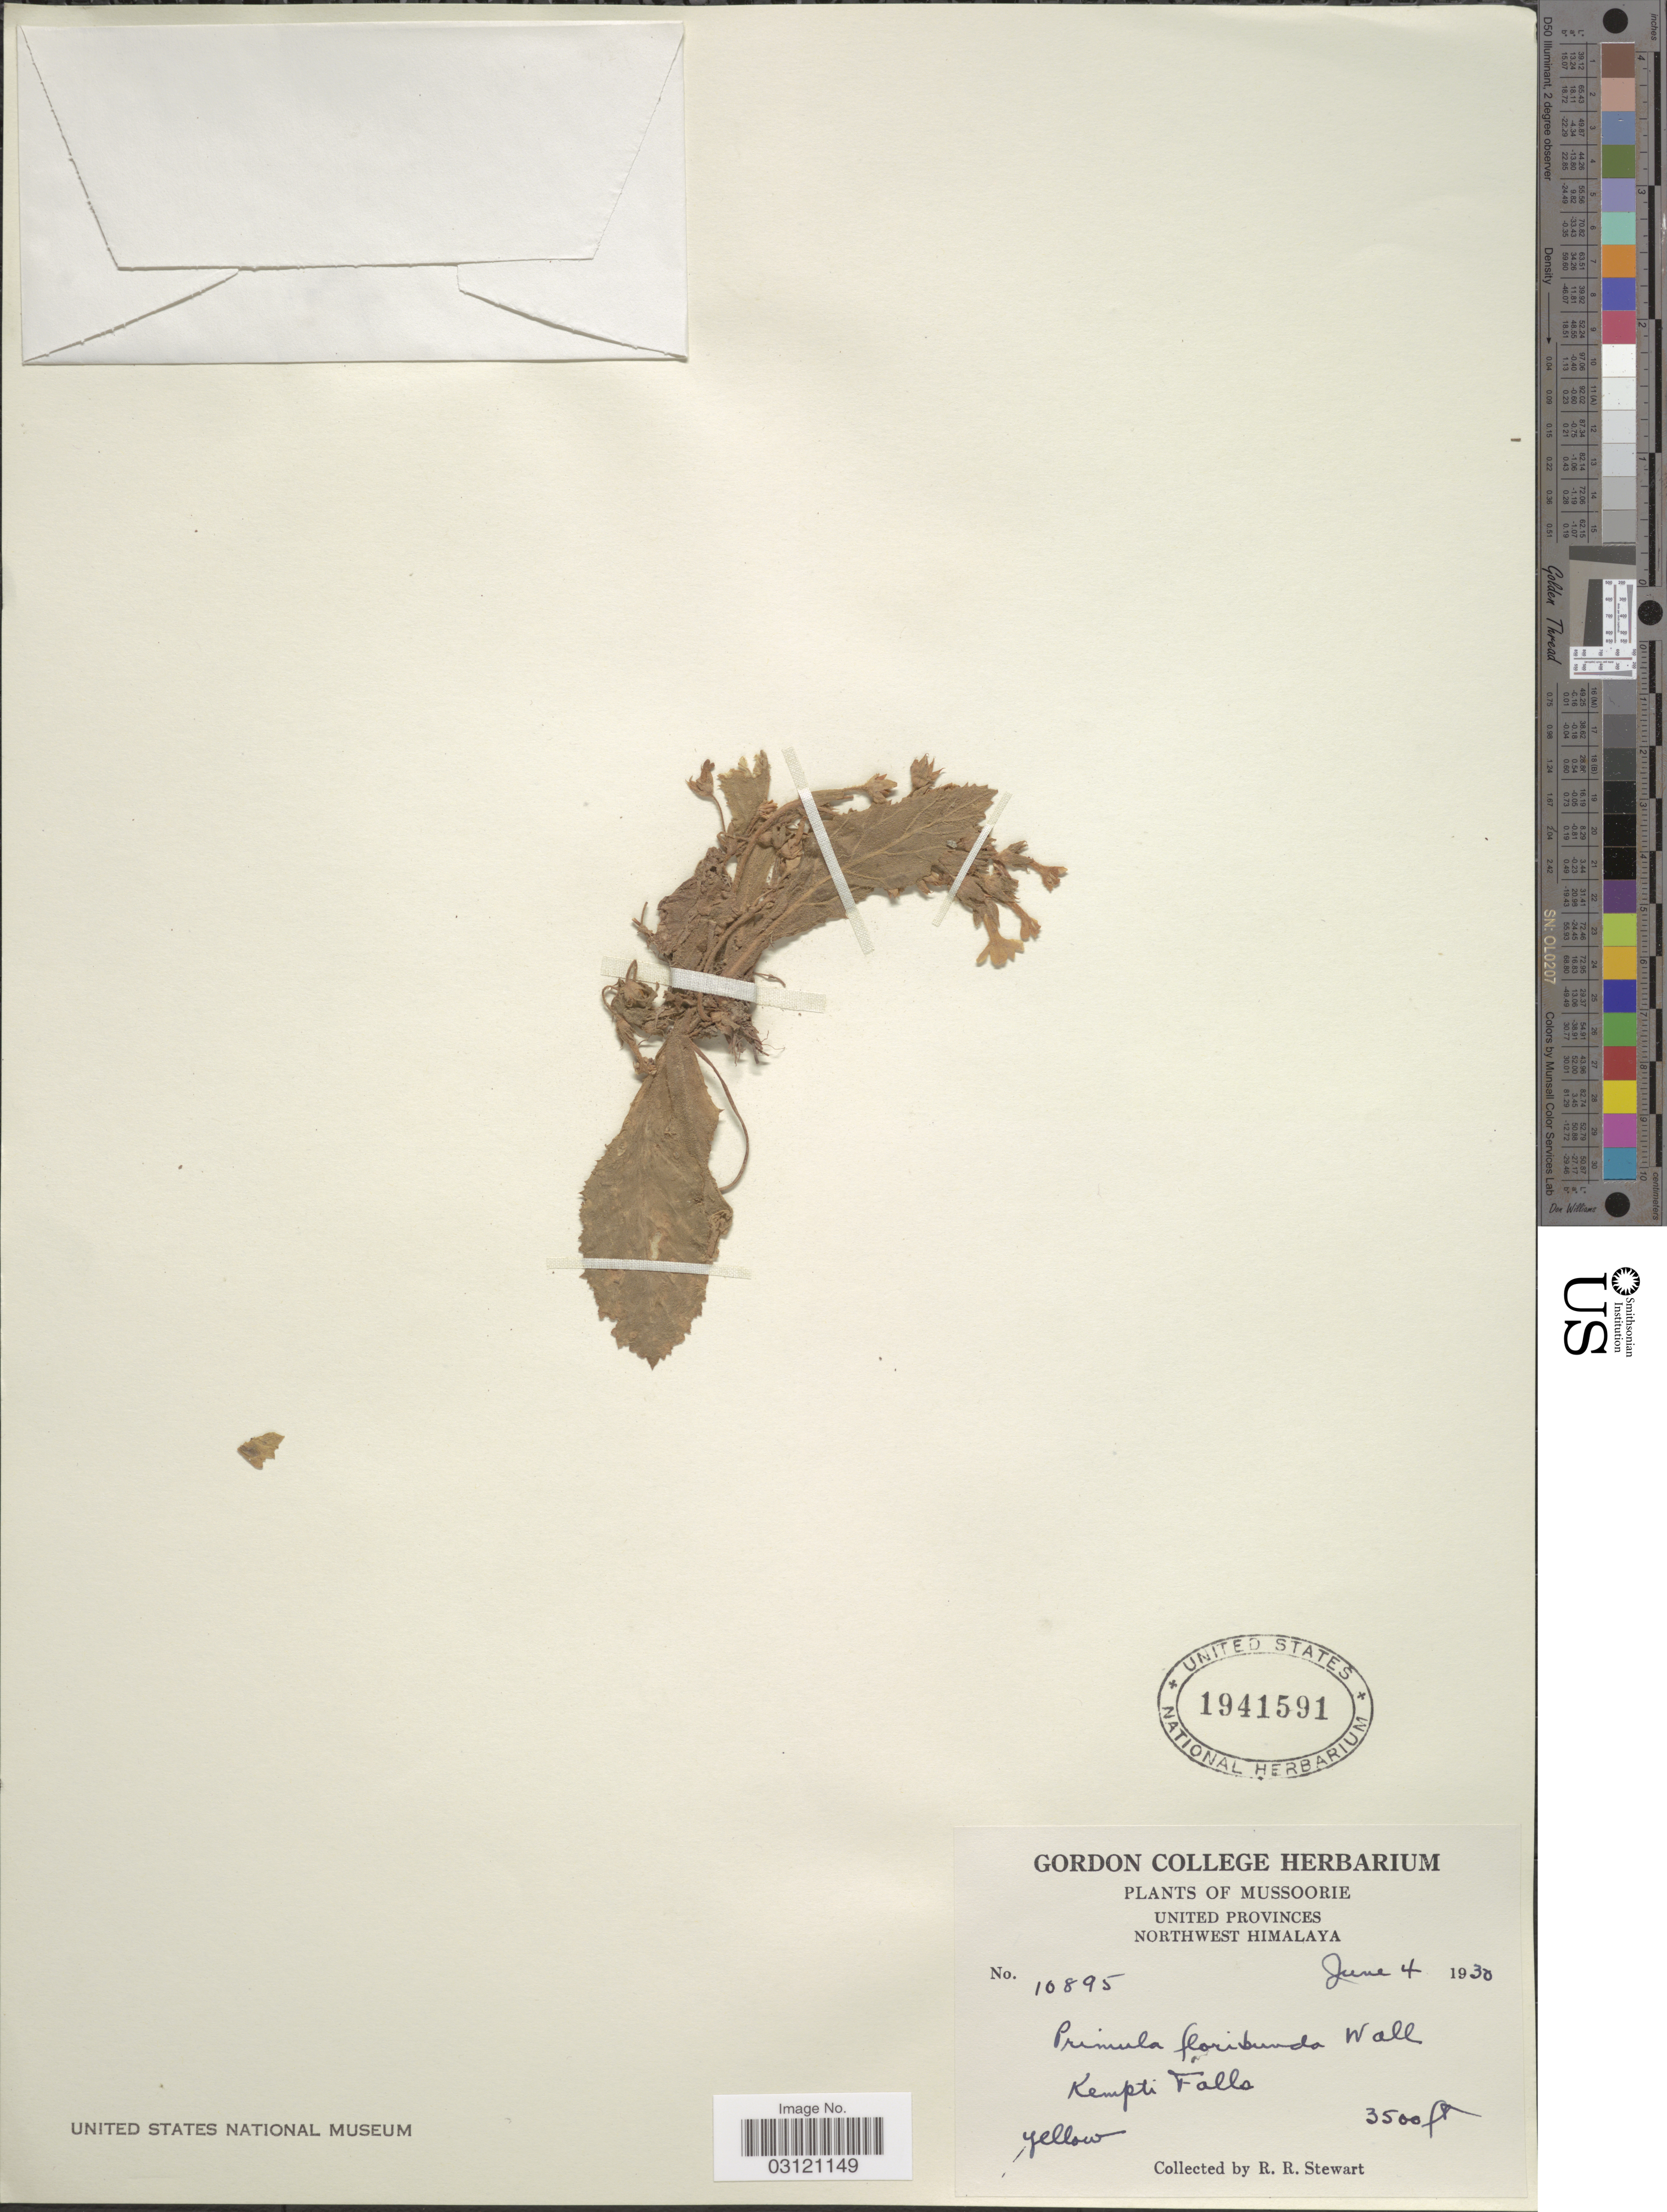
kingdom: Plantae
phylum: Tracheophyta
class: Magnoliopsida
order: Ericales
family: Primulaceae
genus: Primula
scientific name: Primula floribunda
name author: Wall.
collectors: R. Stewart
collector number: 10895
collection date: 1930-06-04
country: India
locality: Mussoorie. United Provinces. Northwest Himalaya. Kempti Falls.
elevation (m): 1067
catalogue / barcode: US 1941591